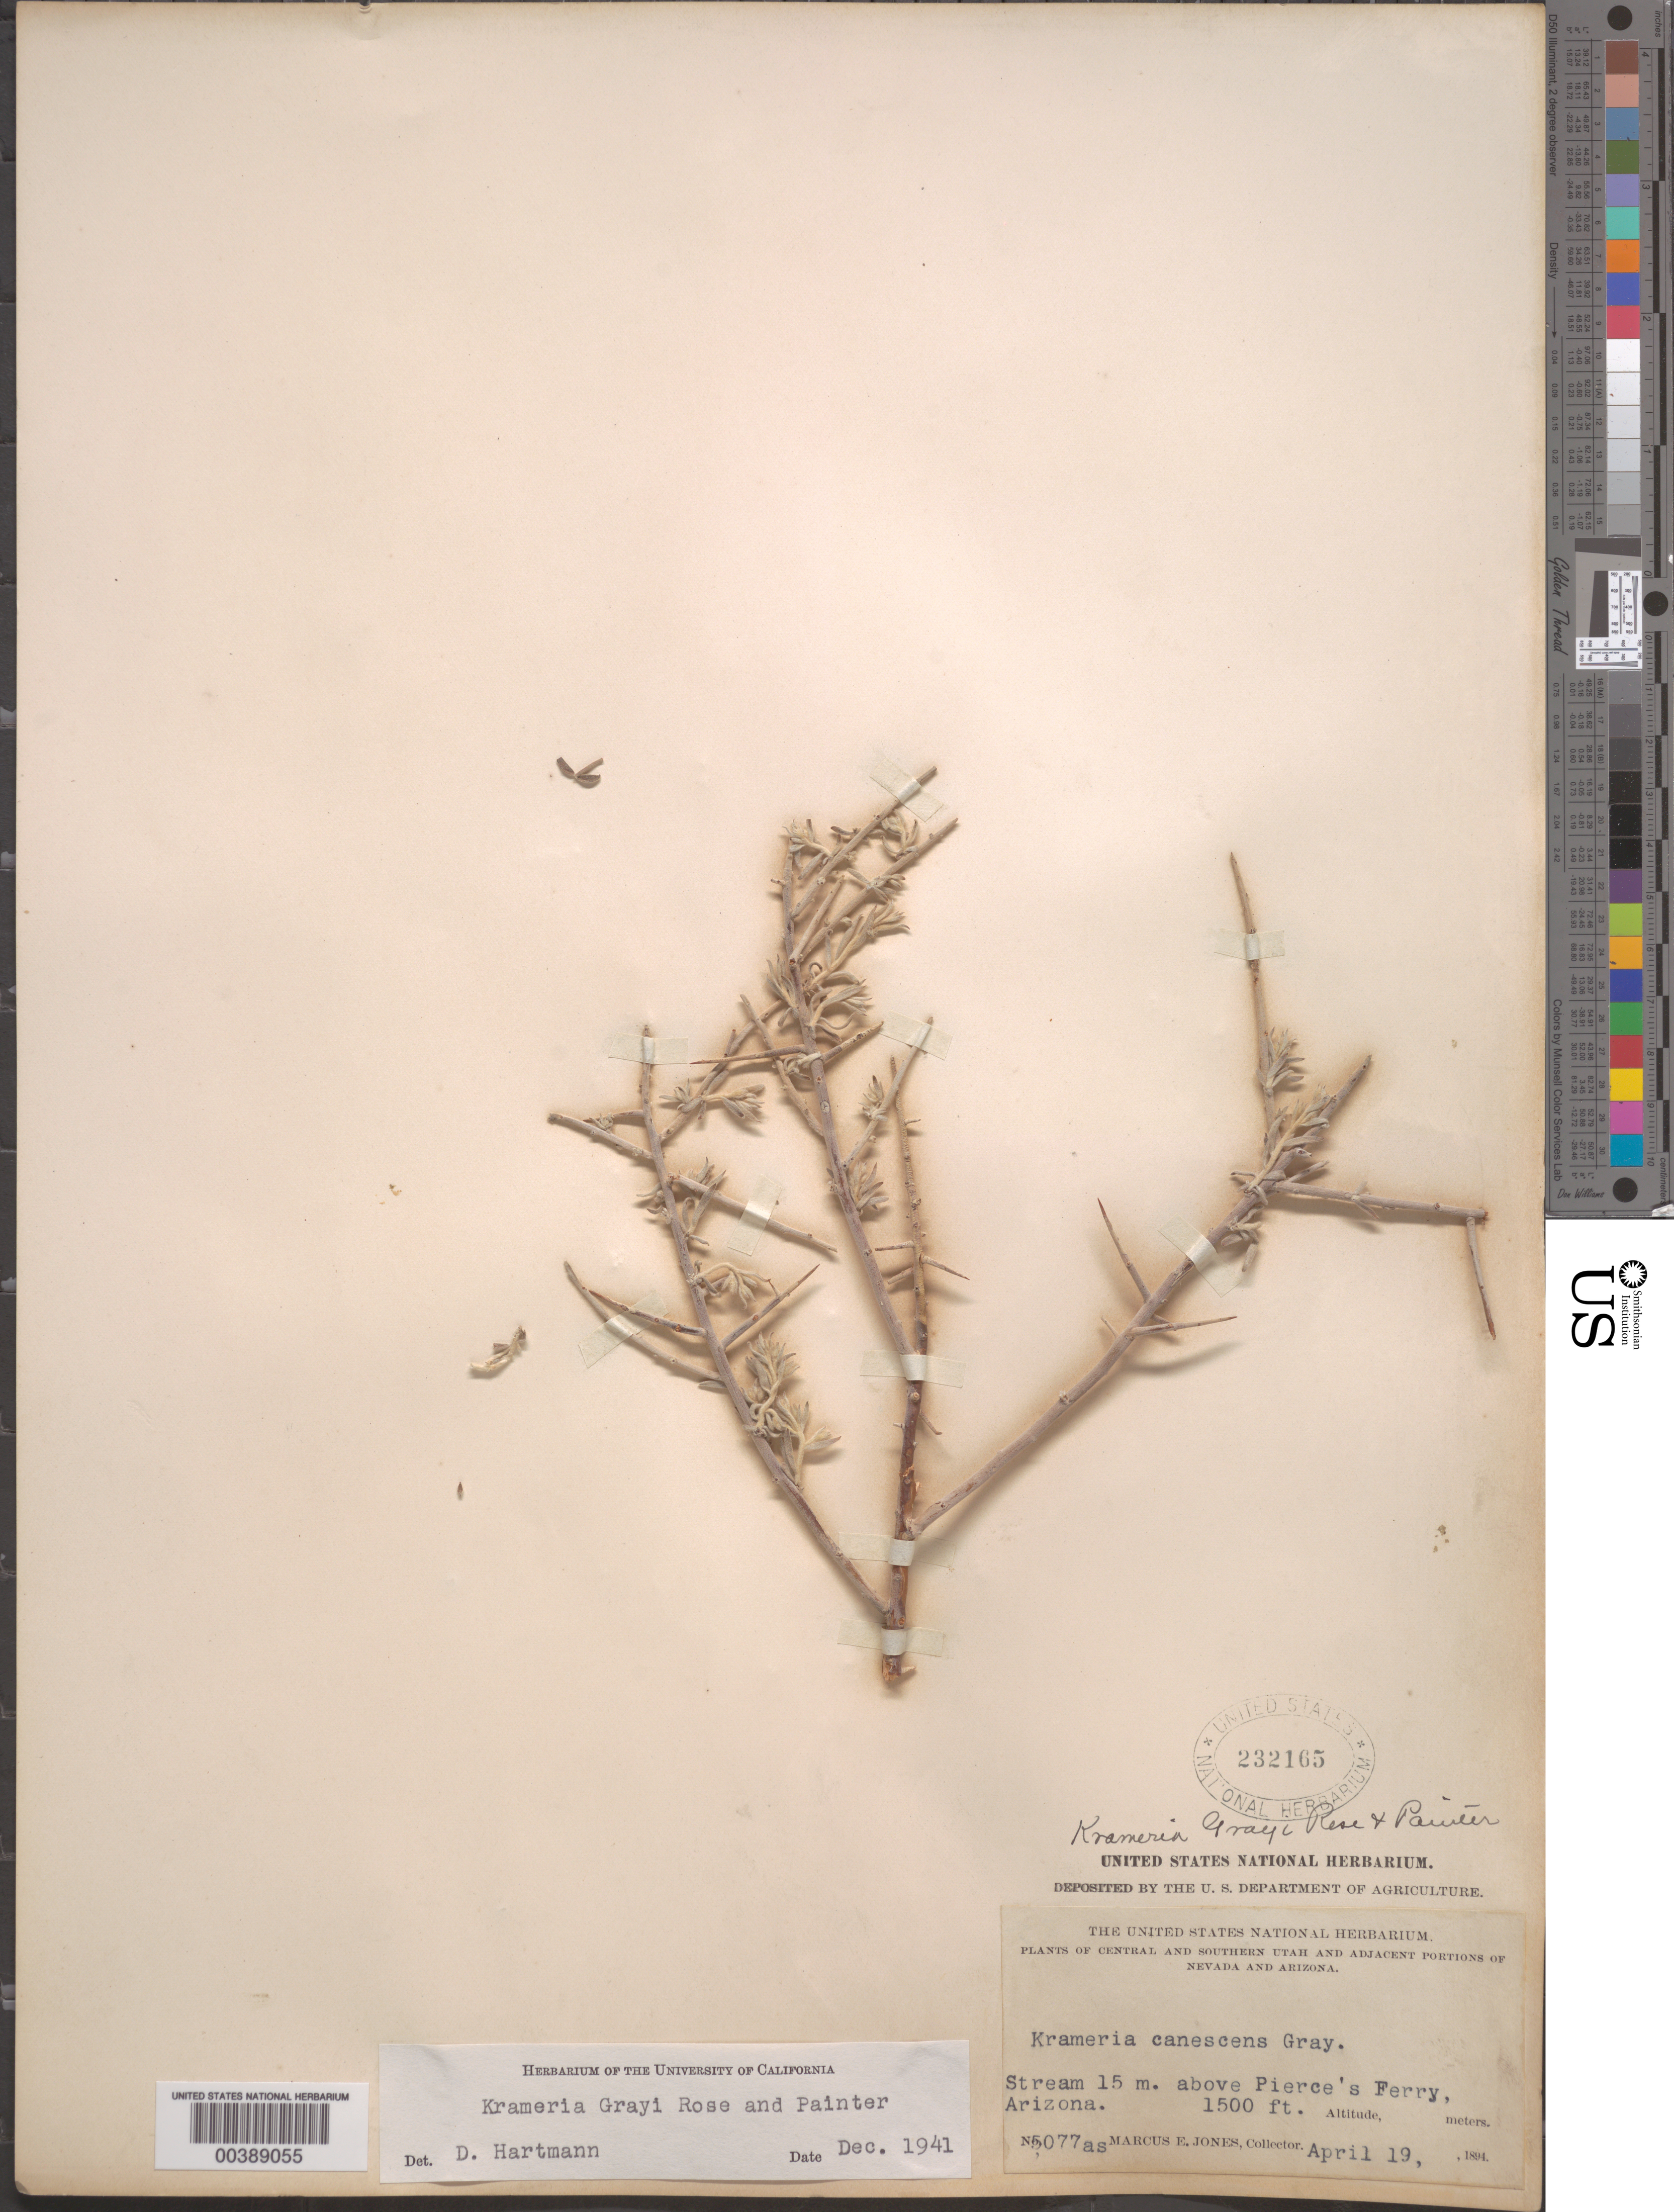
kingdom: Plantae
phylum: Tracheophyta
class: Magnoliopsida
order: Zygophyllales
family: Krameriaceae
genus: Krameria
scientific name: Krameria grayi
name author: Rose & J.H. Painter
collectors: M. E. Jones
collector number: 5077as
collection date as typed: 19 Apr 1894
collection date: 1894-04-19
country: United States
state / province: Arizona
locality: Stream 15m above pierce's ferry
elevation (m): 457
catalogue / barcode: US 232165